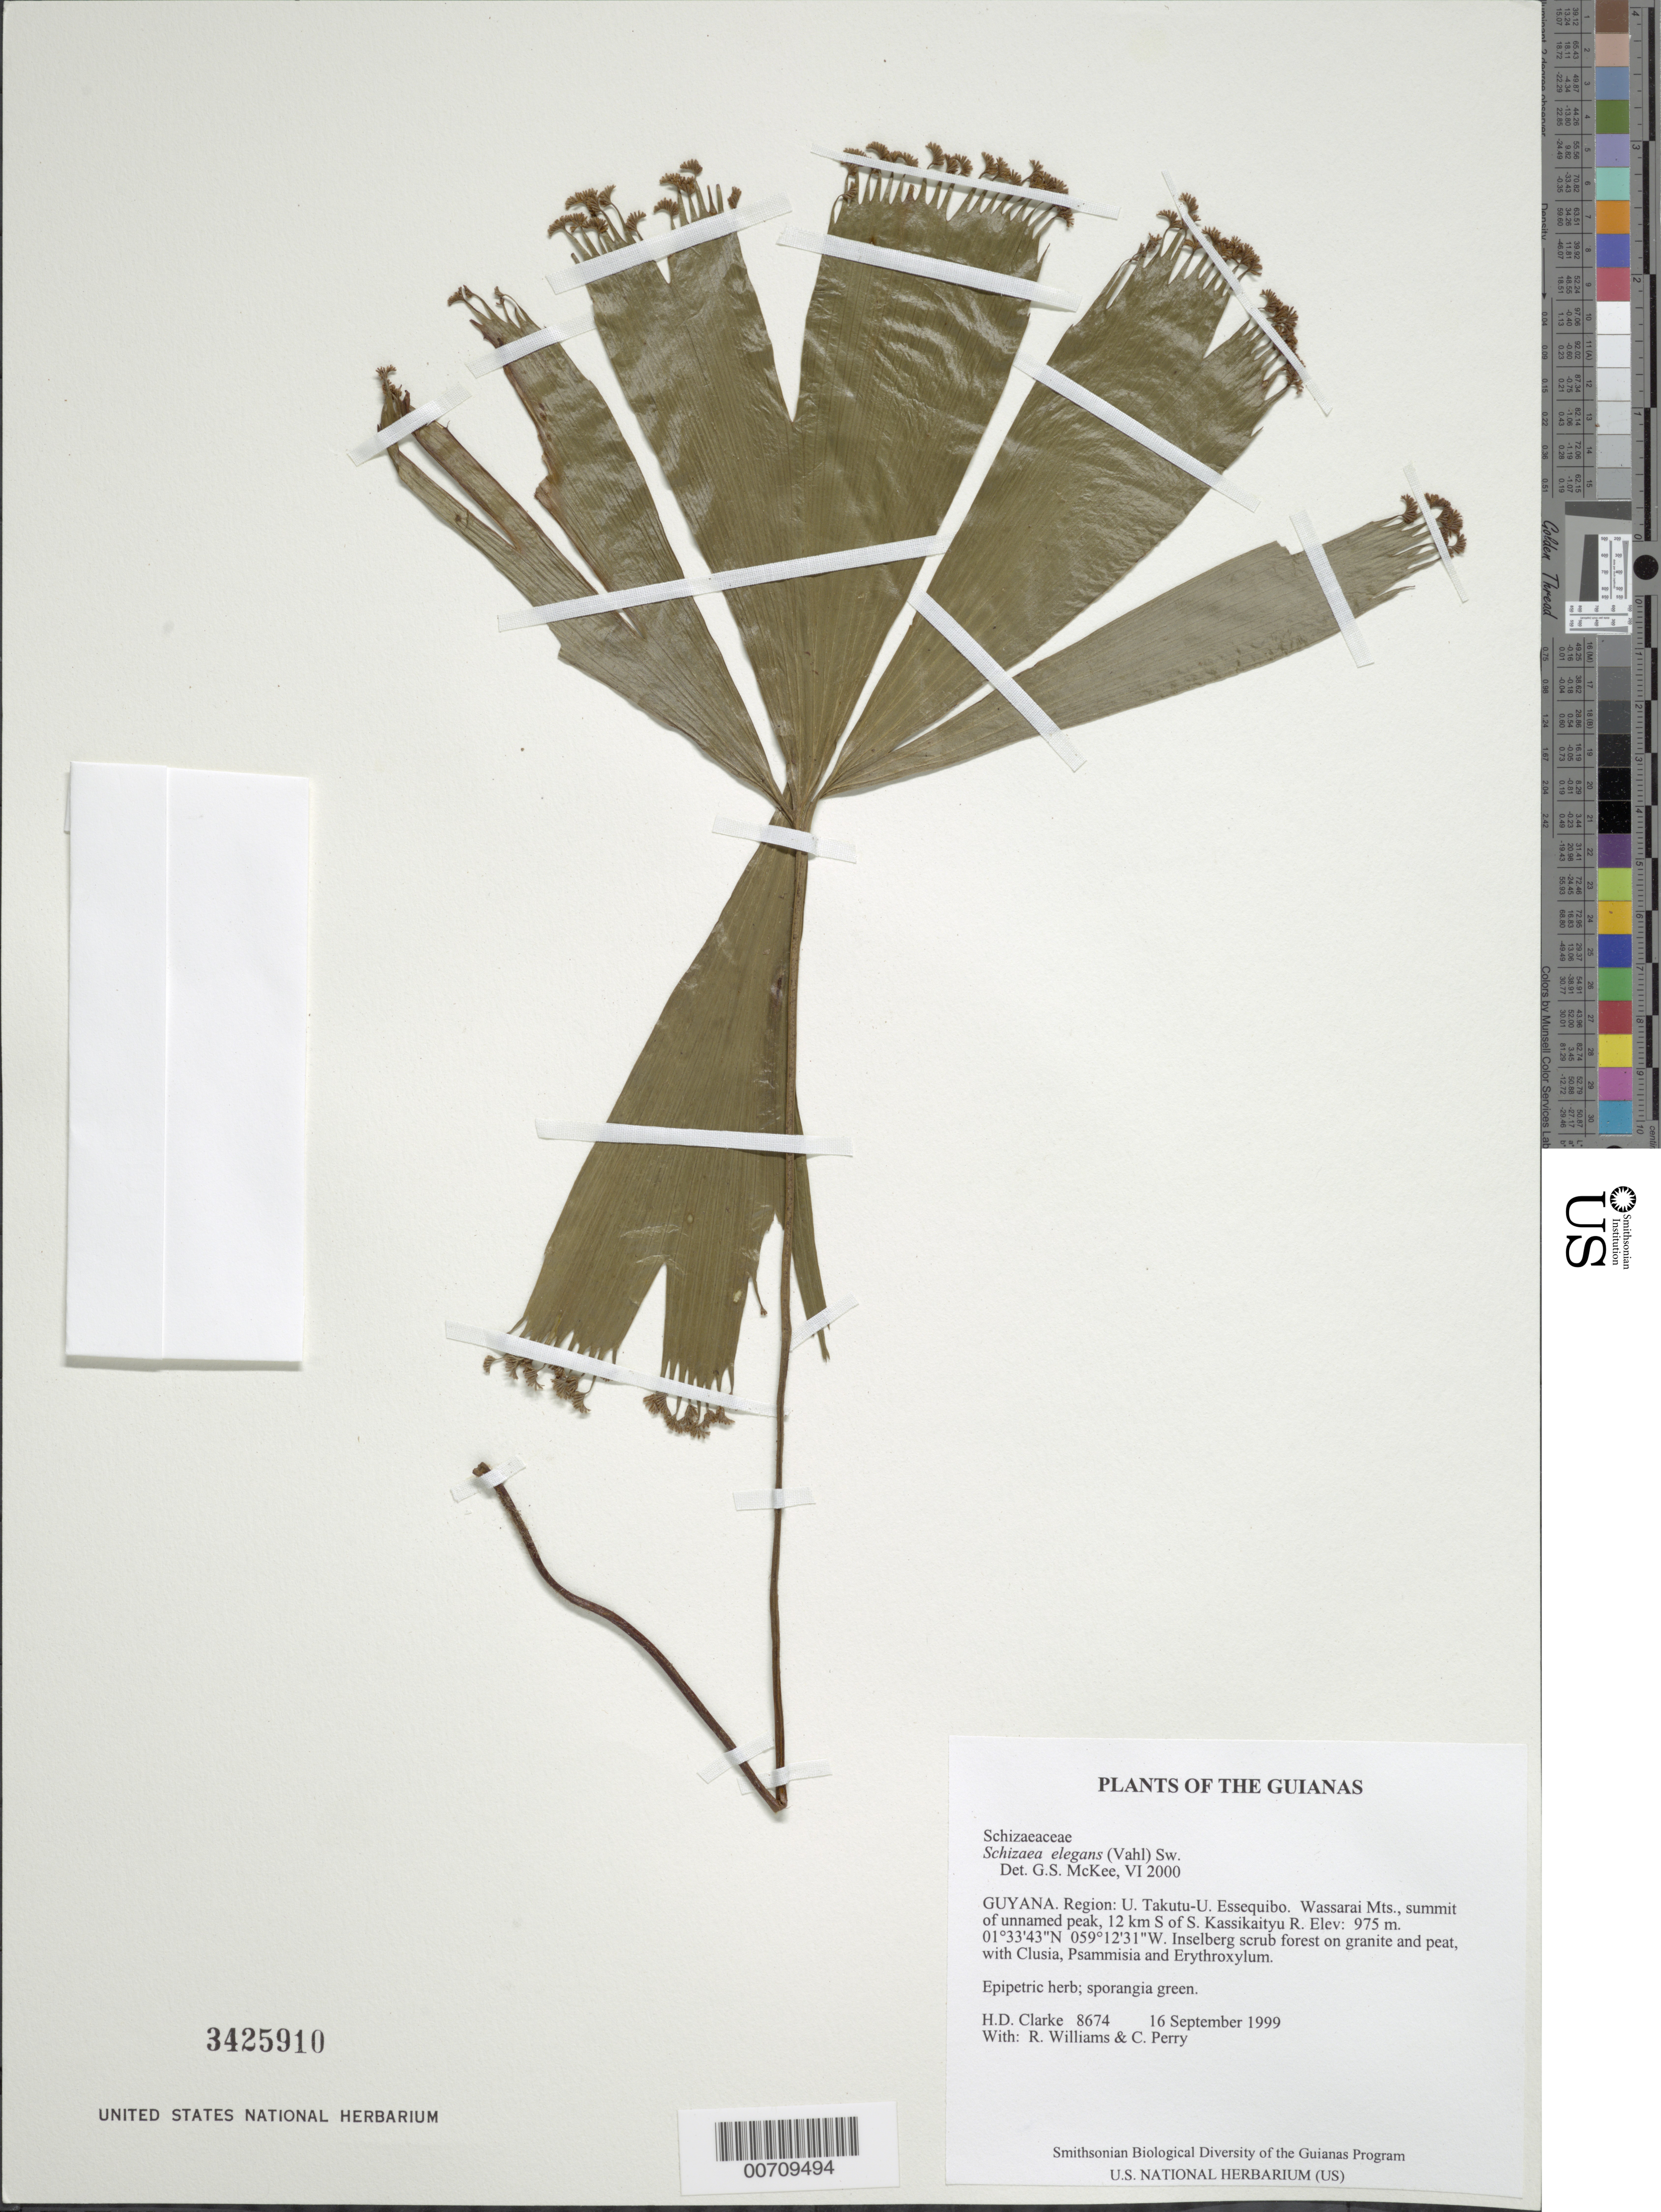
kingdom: Plantae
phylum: Tracheophyta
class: Polypodiopsida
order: Schizaeales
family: Schizaeaceae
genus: Schizaea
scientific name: Schizaea elegans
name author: (Vahl) Sw.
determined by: McKee, G. S., (US), NMNH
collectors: H. D. Clarke, R. Williams & C. Perry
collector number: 8674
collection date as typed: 16 September 1999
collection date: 1999-09-16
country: Guyana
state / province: U. Takutu-U. Essequibo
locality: Wassarai Mts., summit of unnamed peak, 12 km S of S. Kassikaityu R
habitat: Inselberg scrub forest on granite and peat, with Clusia, Psammisia and Erythroxylum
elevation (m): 975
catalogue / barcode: US 3425910